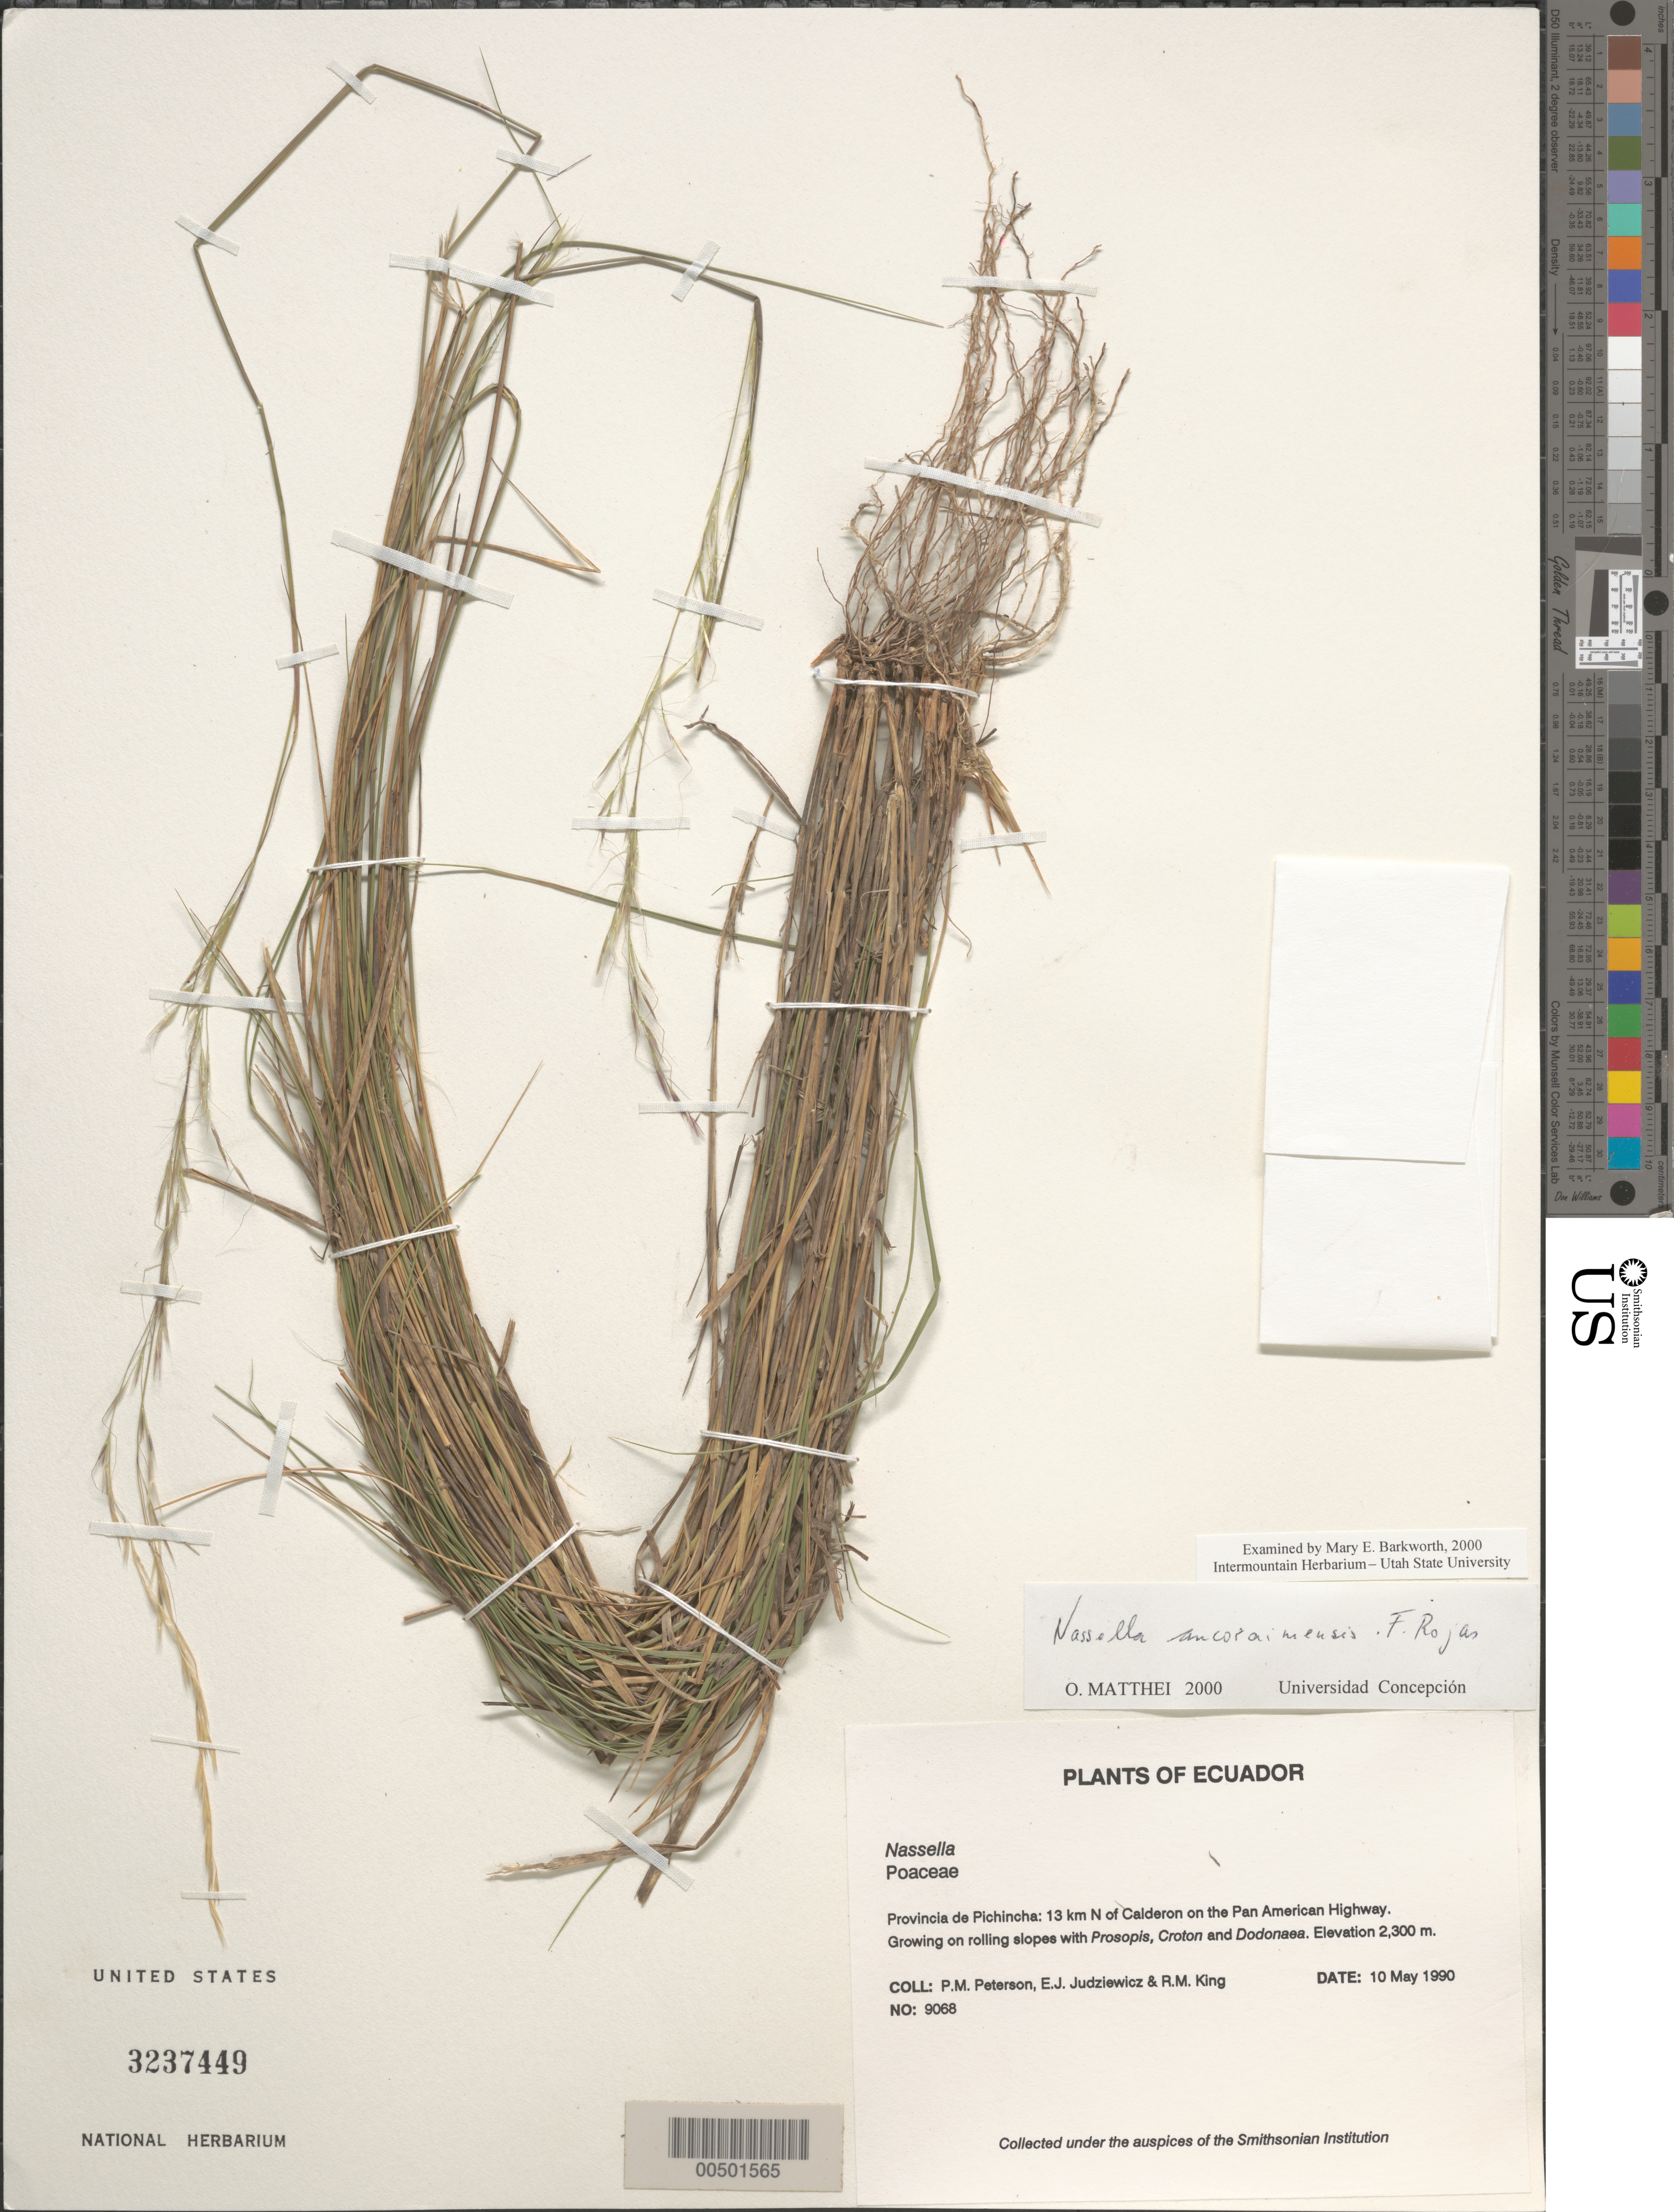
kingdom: Plantae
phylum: Tracheophyta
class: Liliopsida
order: Poales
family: Poaceae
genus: Nassella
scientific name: Nassella sp.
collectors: P. M. Peterson, E. J. Judziewicz & R. M. King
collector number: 09068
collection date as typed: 10 May 1990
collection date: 1990-05-10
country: Ecuador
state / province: Pichincha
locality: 13 km N of Calderon on the Pan American Highway.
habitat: Growing on rolling slopes with Prosopsis, Croton and Dodonaea.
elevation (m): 2300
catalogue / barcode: US 3237449